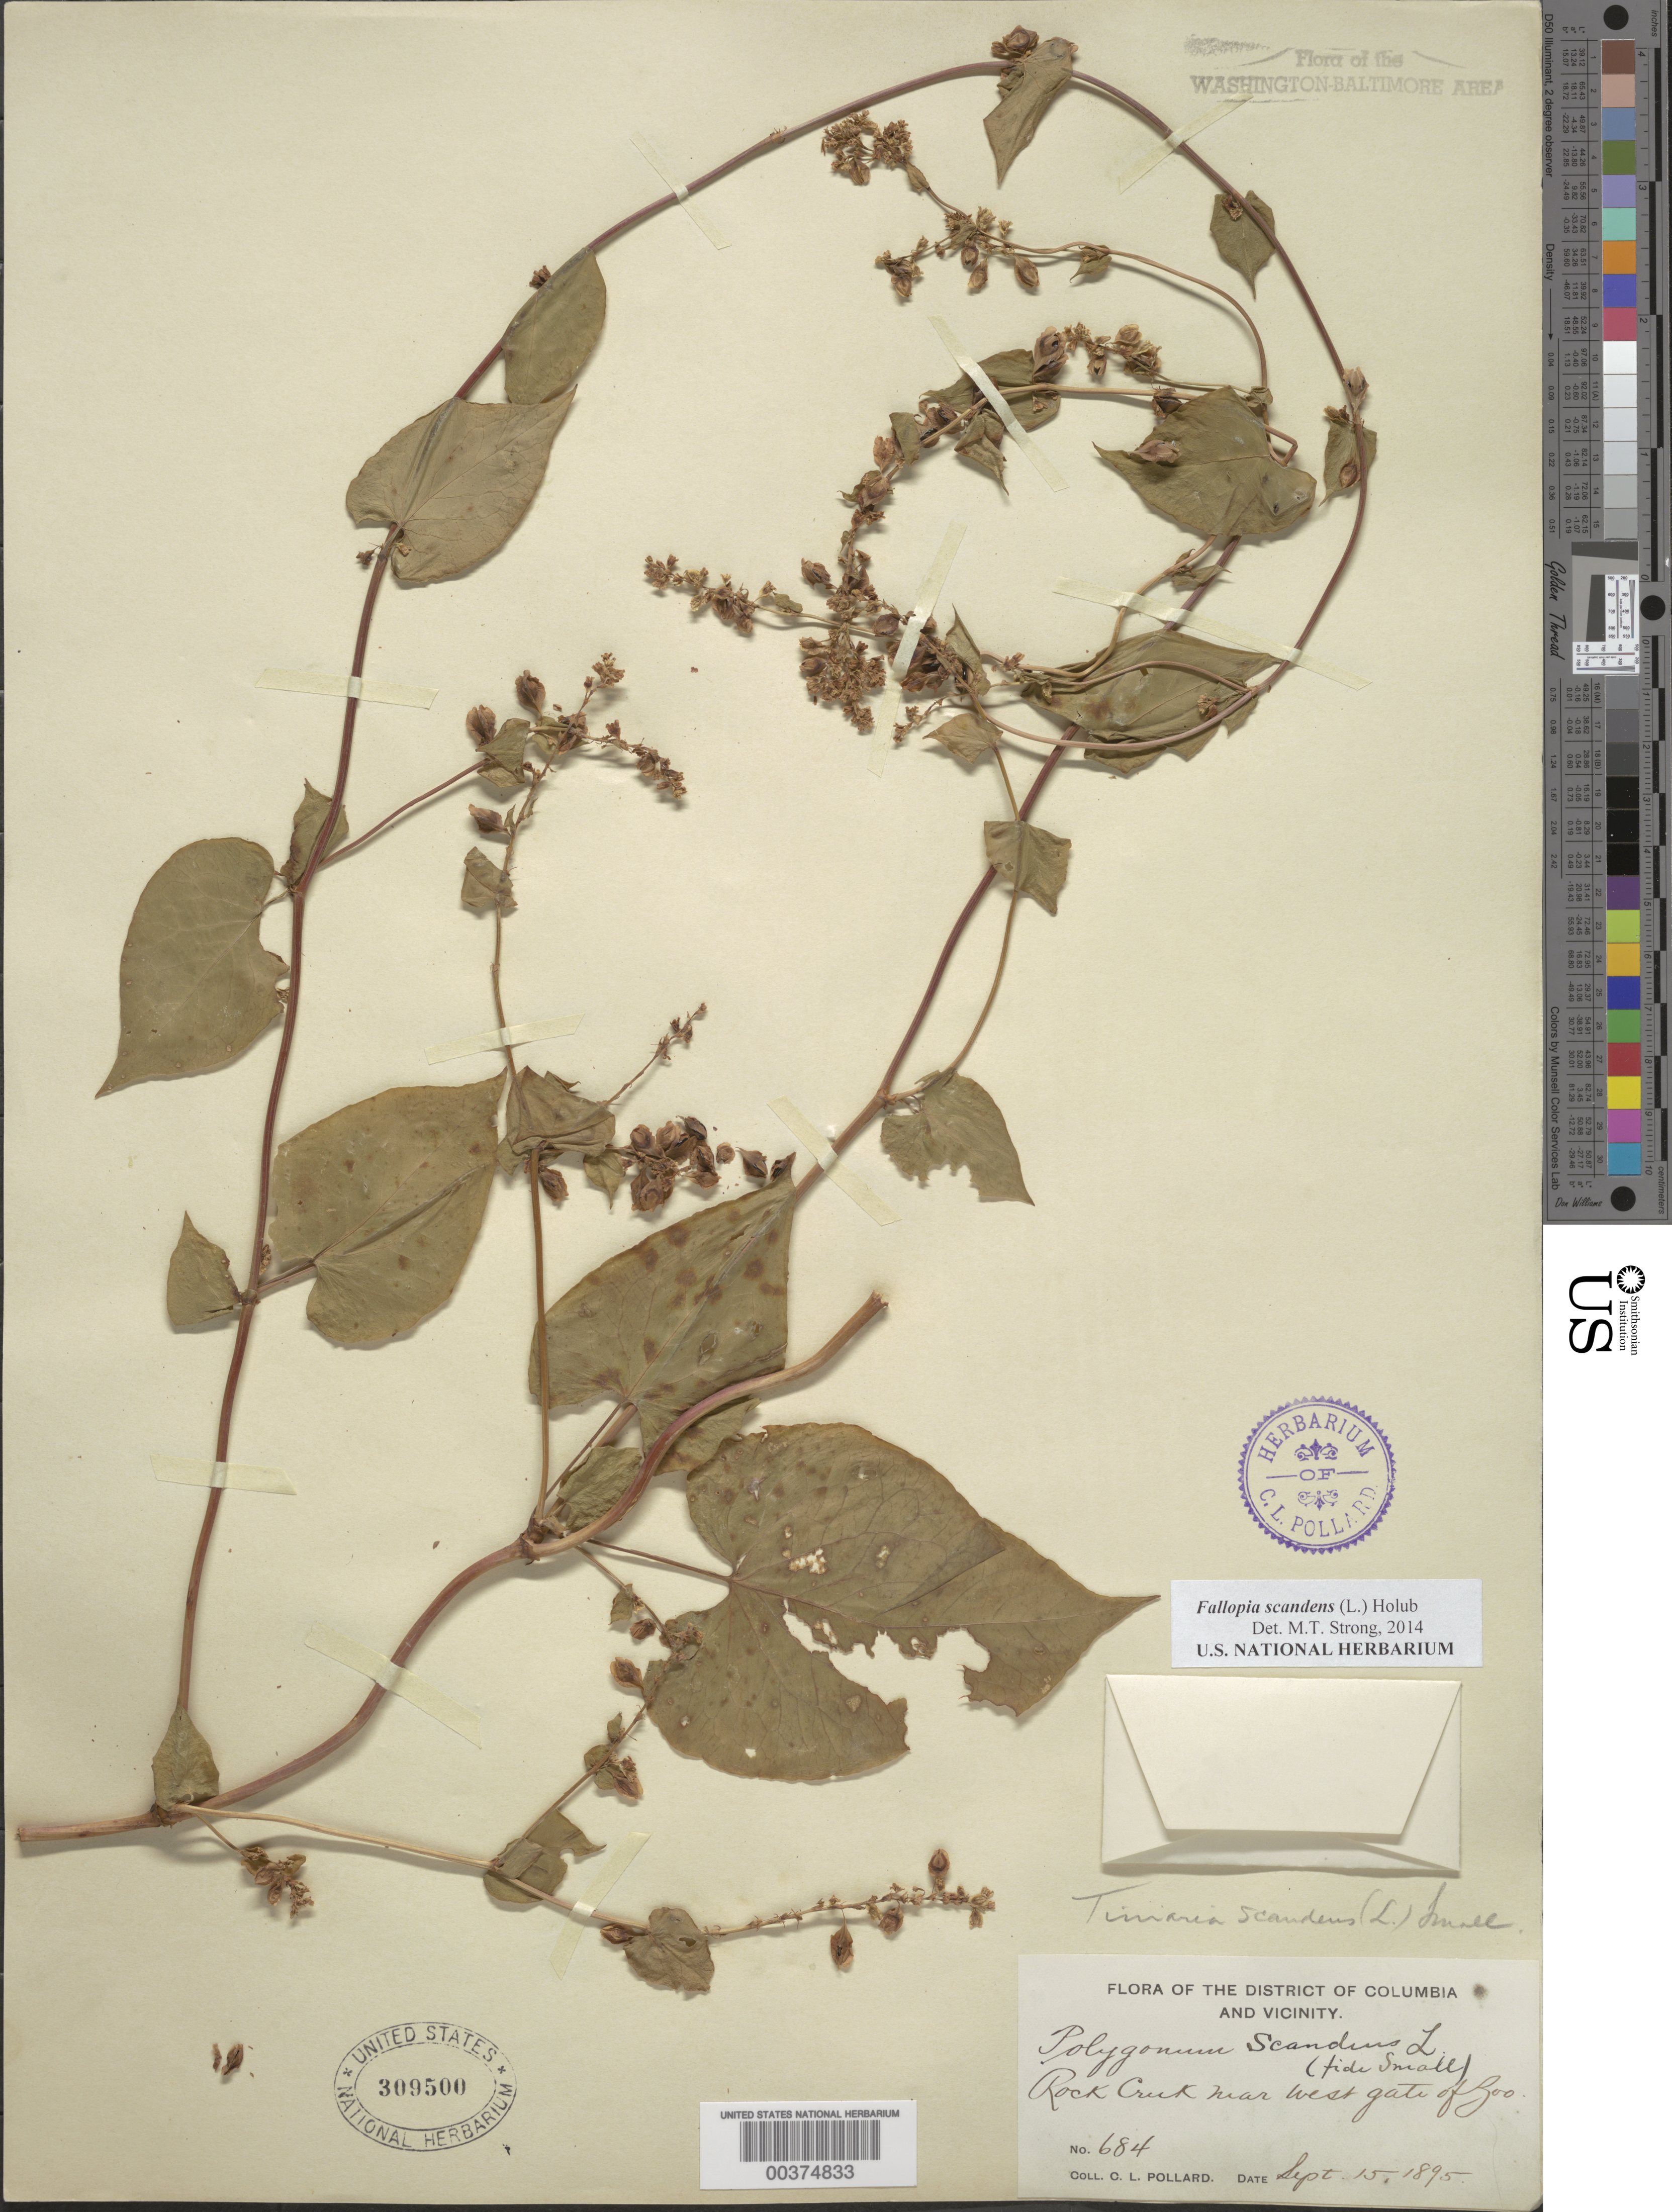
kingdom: Plantae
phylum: Tracheophyta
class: Magnoliopsida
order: Caryophyllales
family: Polygonaceae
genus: Fallopia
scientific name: Fallopia scandens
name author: (L.) Holub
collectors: C. L. Pollard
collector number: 684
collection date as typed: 15 Sep 1895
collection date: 1895-09-15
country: United States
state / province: District of Columbia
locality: Rock Creek near west gate of Zoo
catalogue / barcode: US 309500